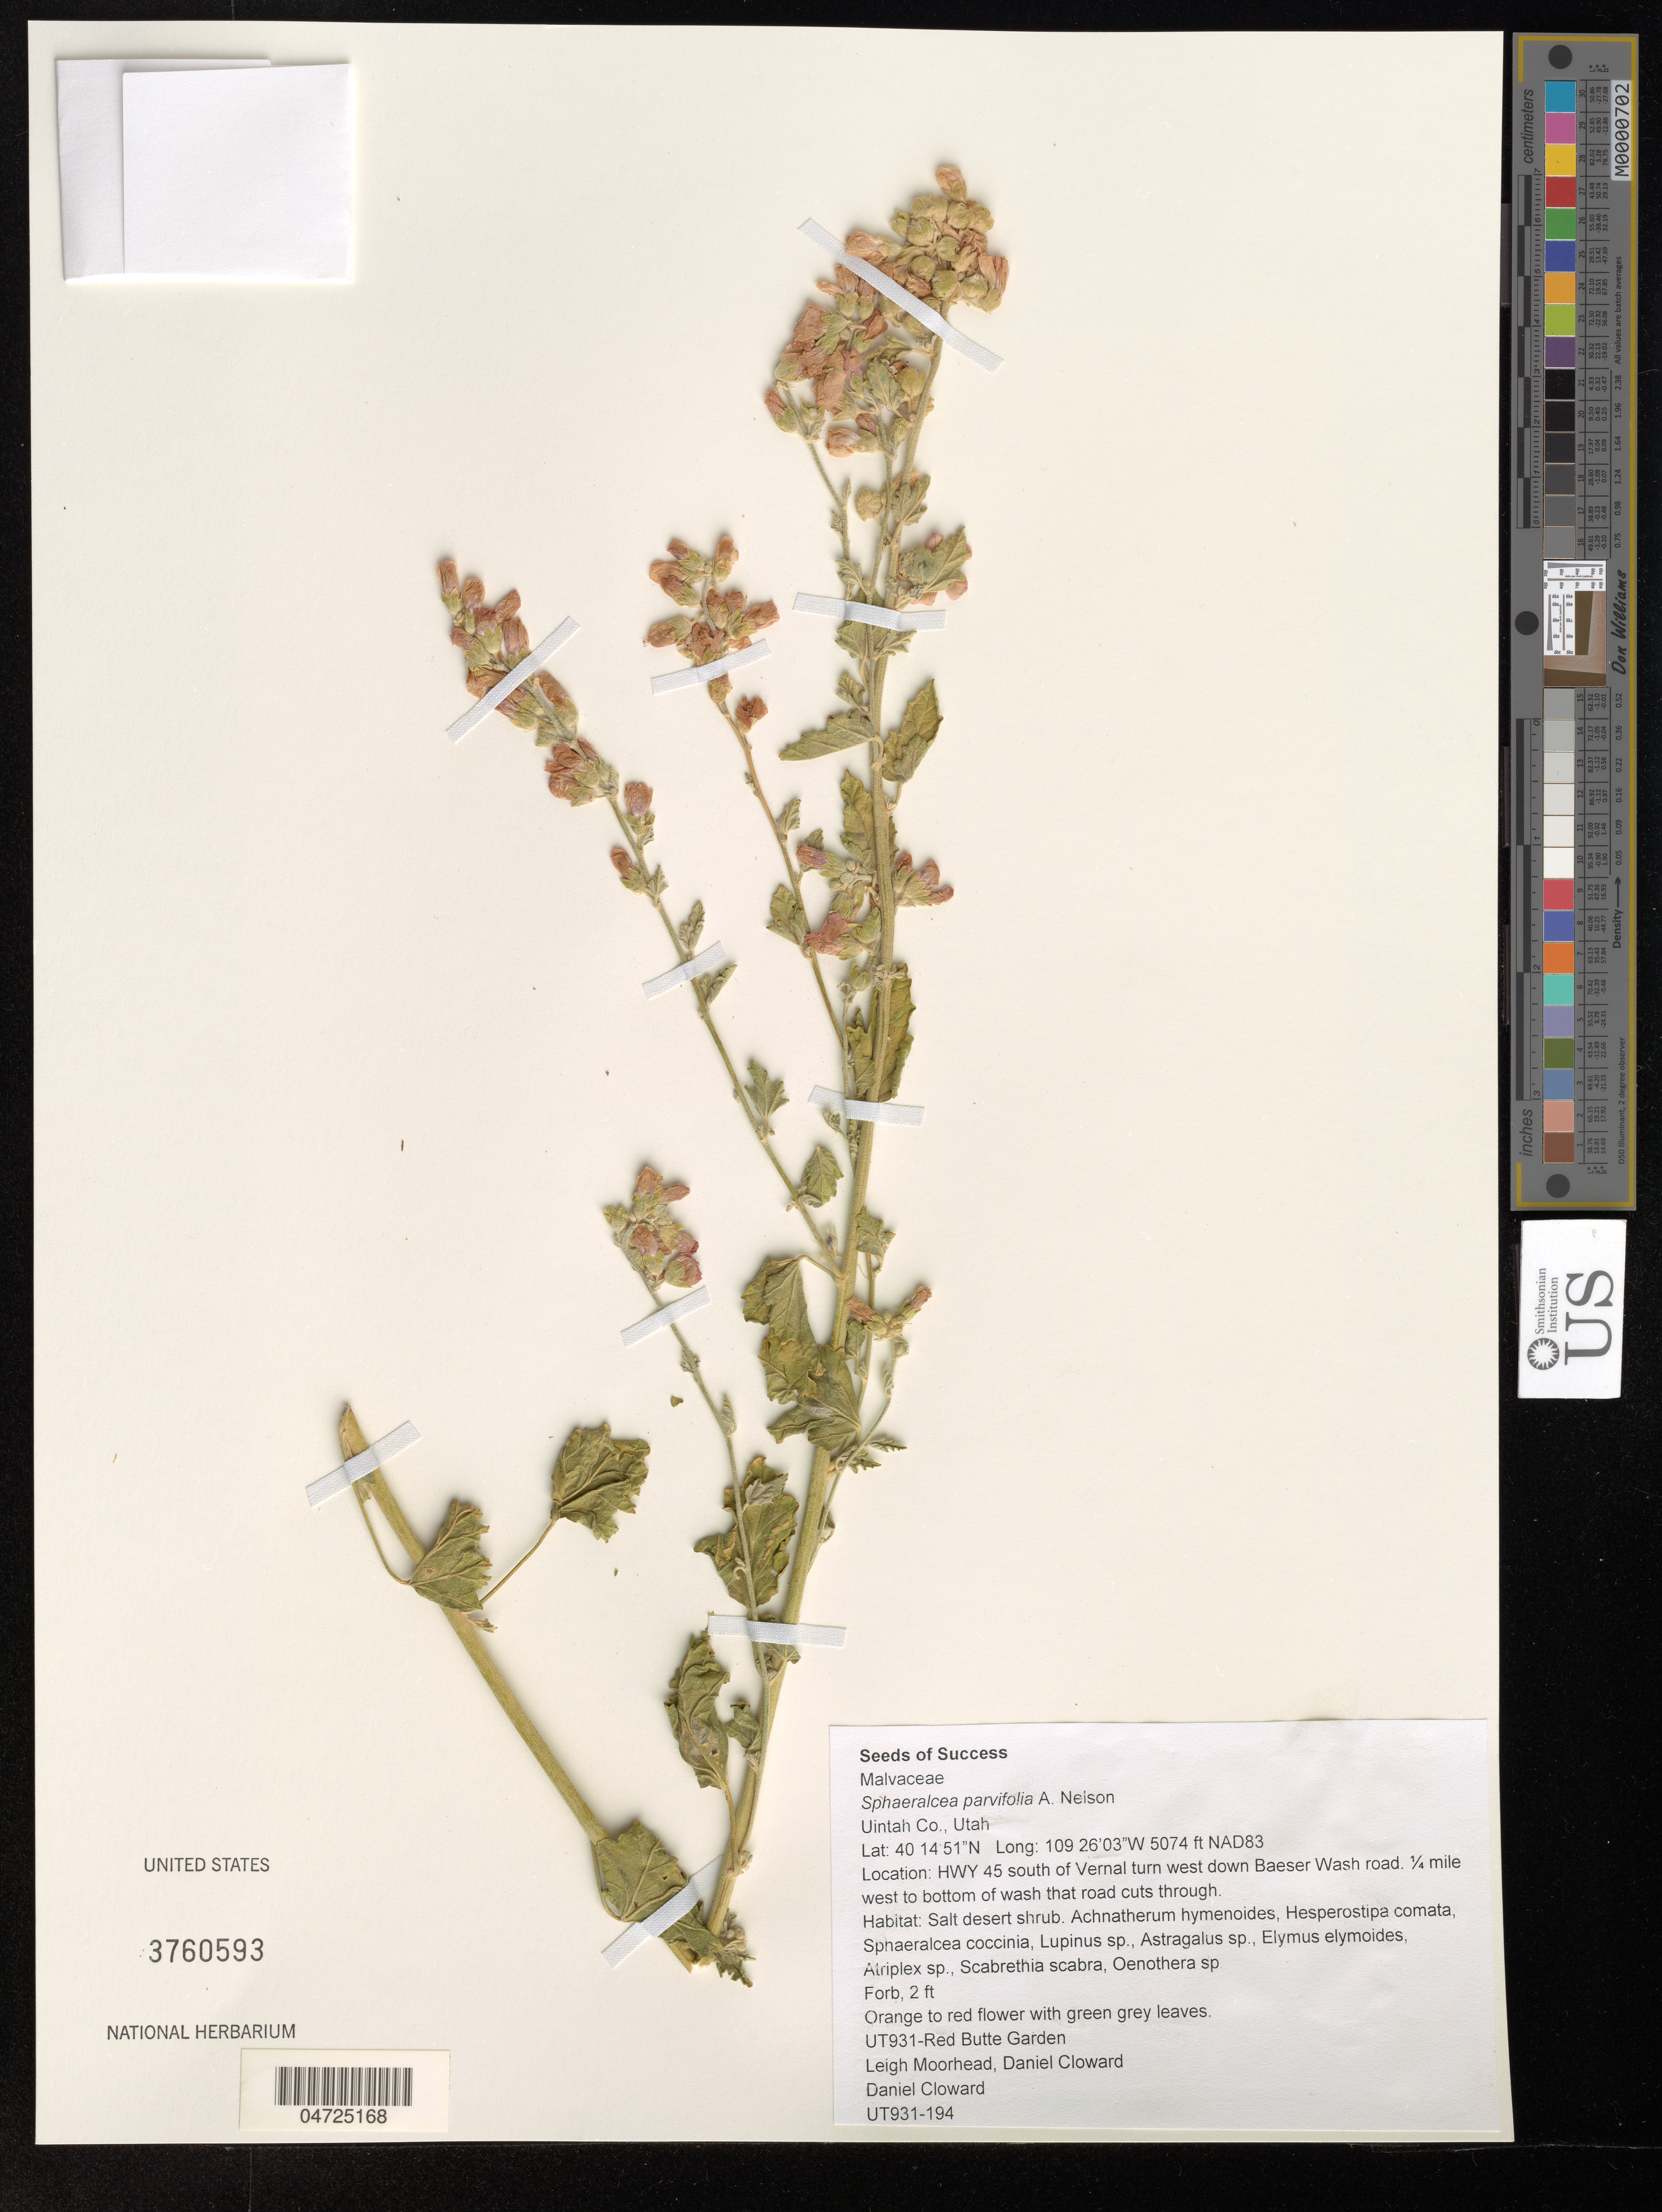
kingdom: Plantae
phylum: Tracheophyta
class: Magnoliopsida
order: Malvales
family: Malvaceae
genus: Sphaeralcea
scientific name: Sphaeralcea parvifolia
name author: A. Nelson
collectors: L. Moorhead & D. Cloward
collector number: UT931-194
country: United States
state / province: Utah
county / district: Uintah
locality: Uintah Co. NAD83. HWY 45 south of Vernal turn west down Baeser Wash road. ¼ mile west to bottom of wash that road cuts through. UT931-Red Butte Garden.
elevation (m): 1547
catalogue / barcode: US 3760593